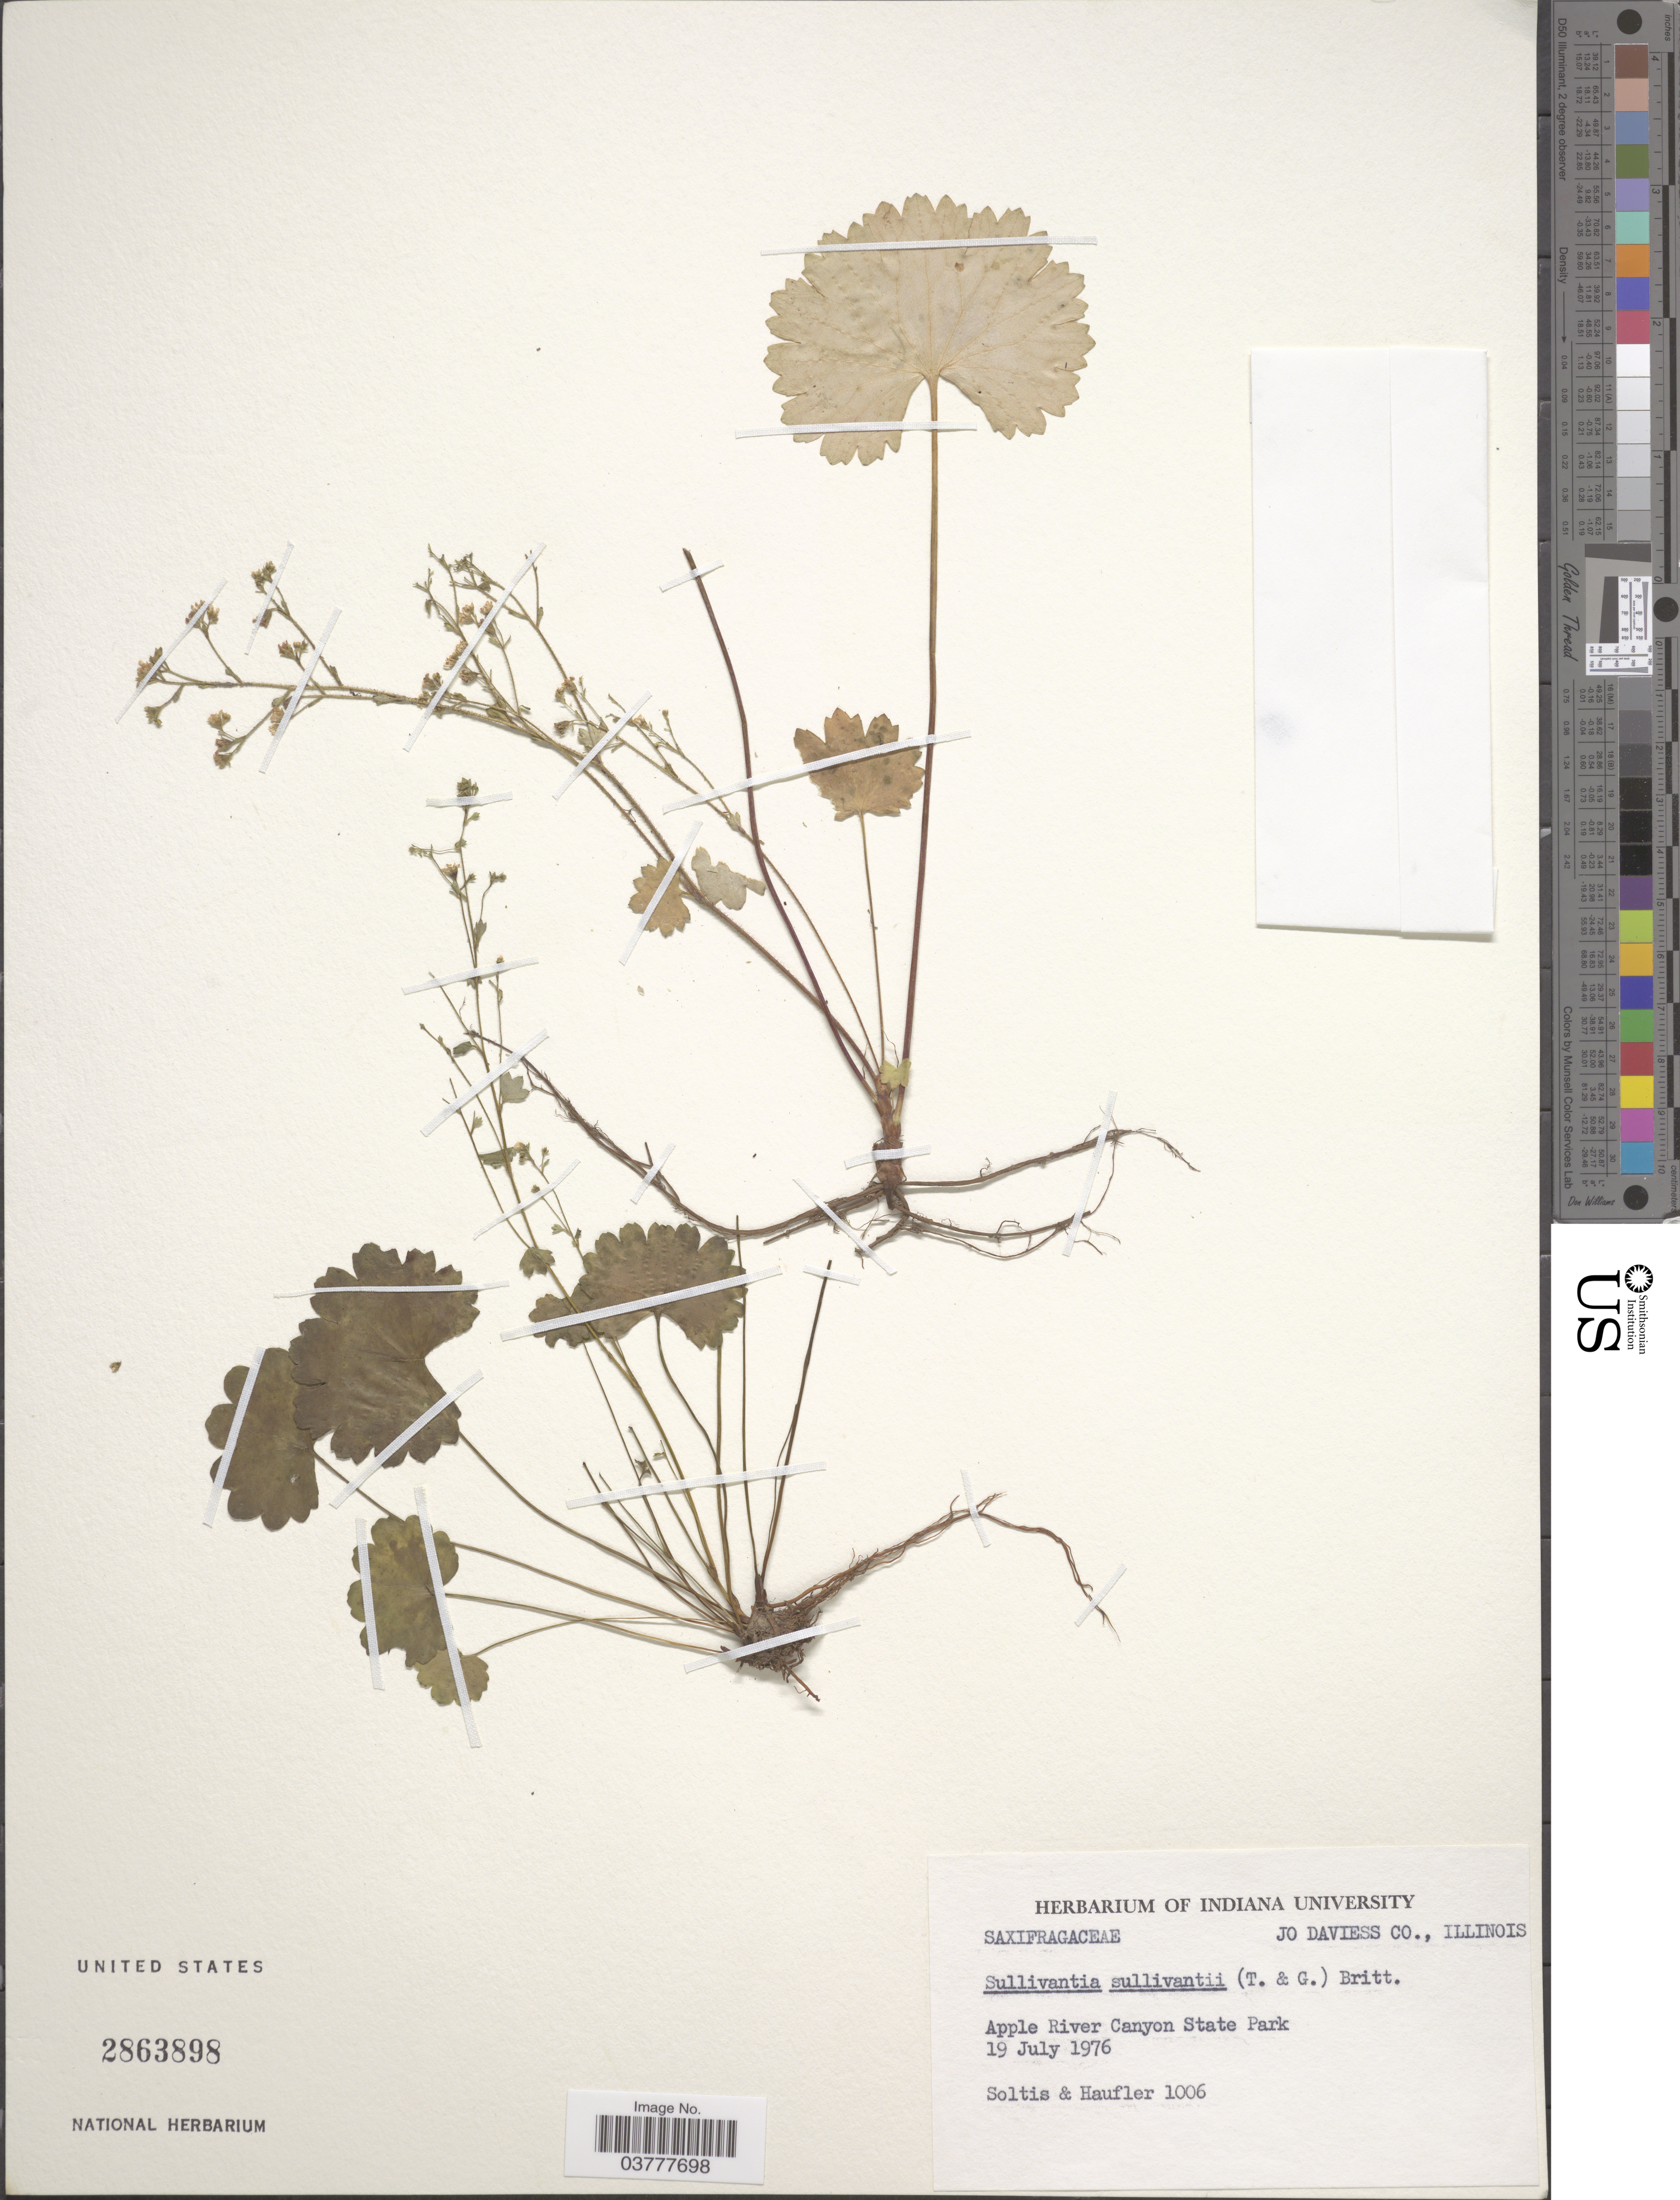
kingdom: Plantae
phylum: Tracheophyta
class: Magnoliopsida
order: Saxifragales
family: Saxifragaceae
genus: Sullivantia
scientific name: Sullivantia renifolia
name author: Rosend.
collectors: -. Soltis & -- Haufler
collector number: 1006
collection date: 1976-07-19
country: United States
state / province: Illinois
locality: Jo Daviess Co. Apple River Canyon State Park.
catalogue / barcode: US 2863898